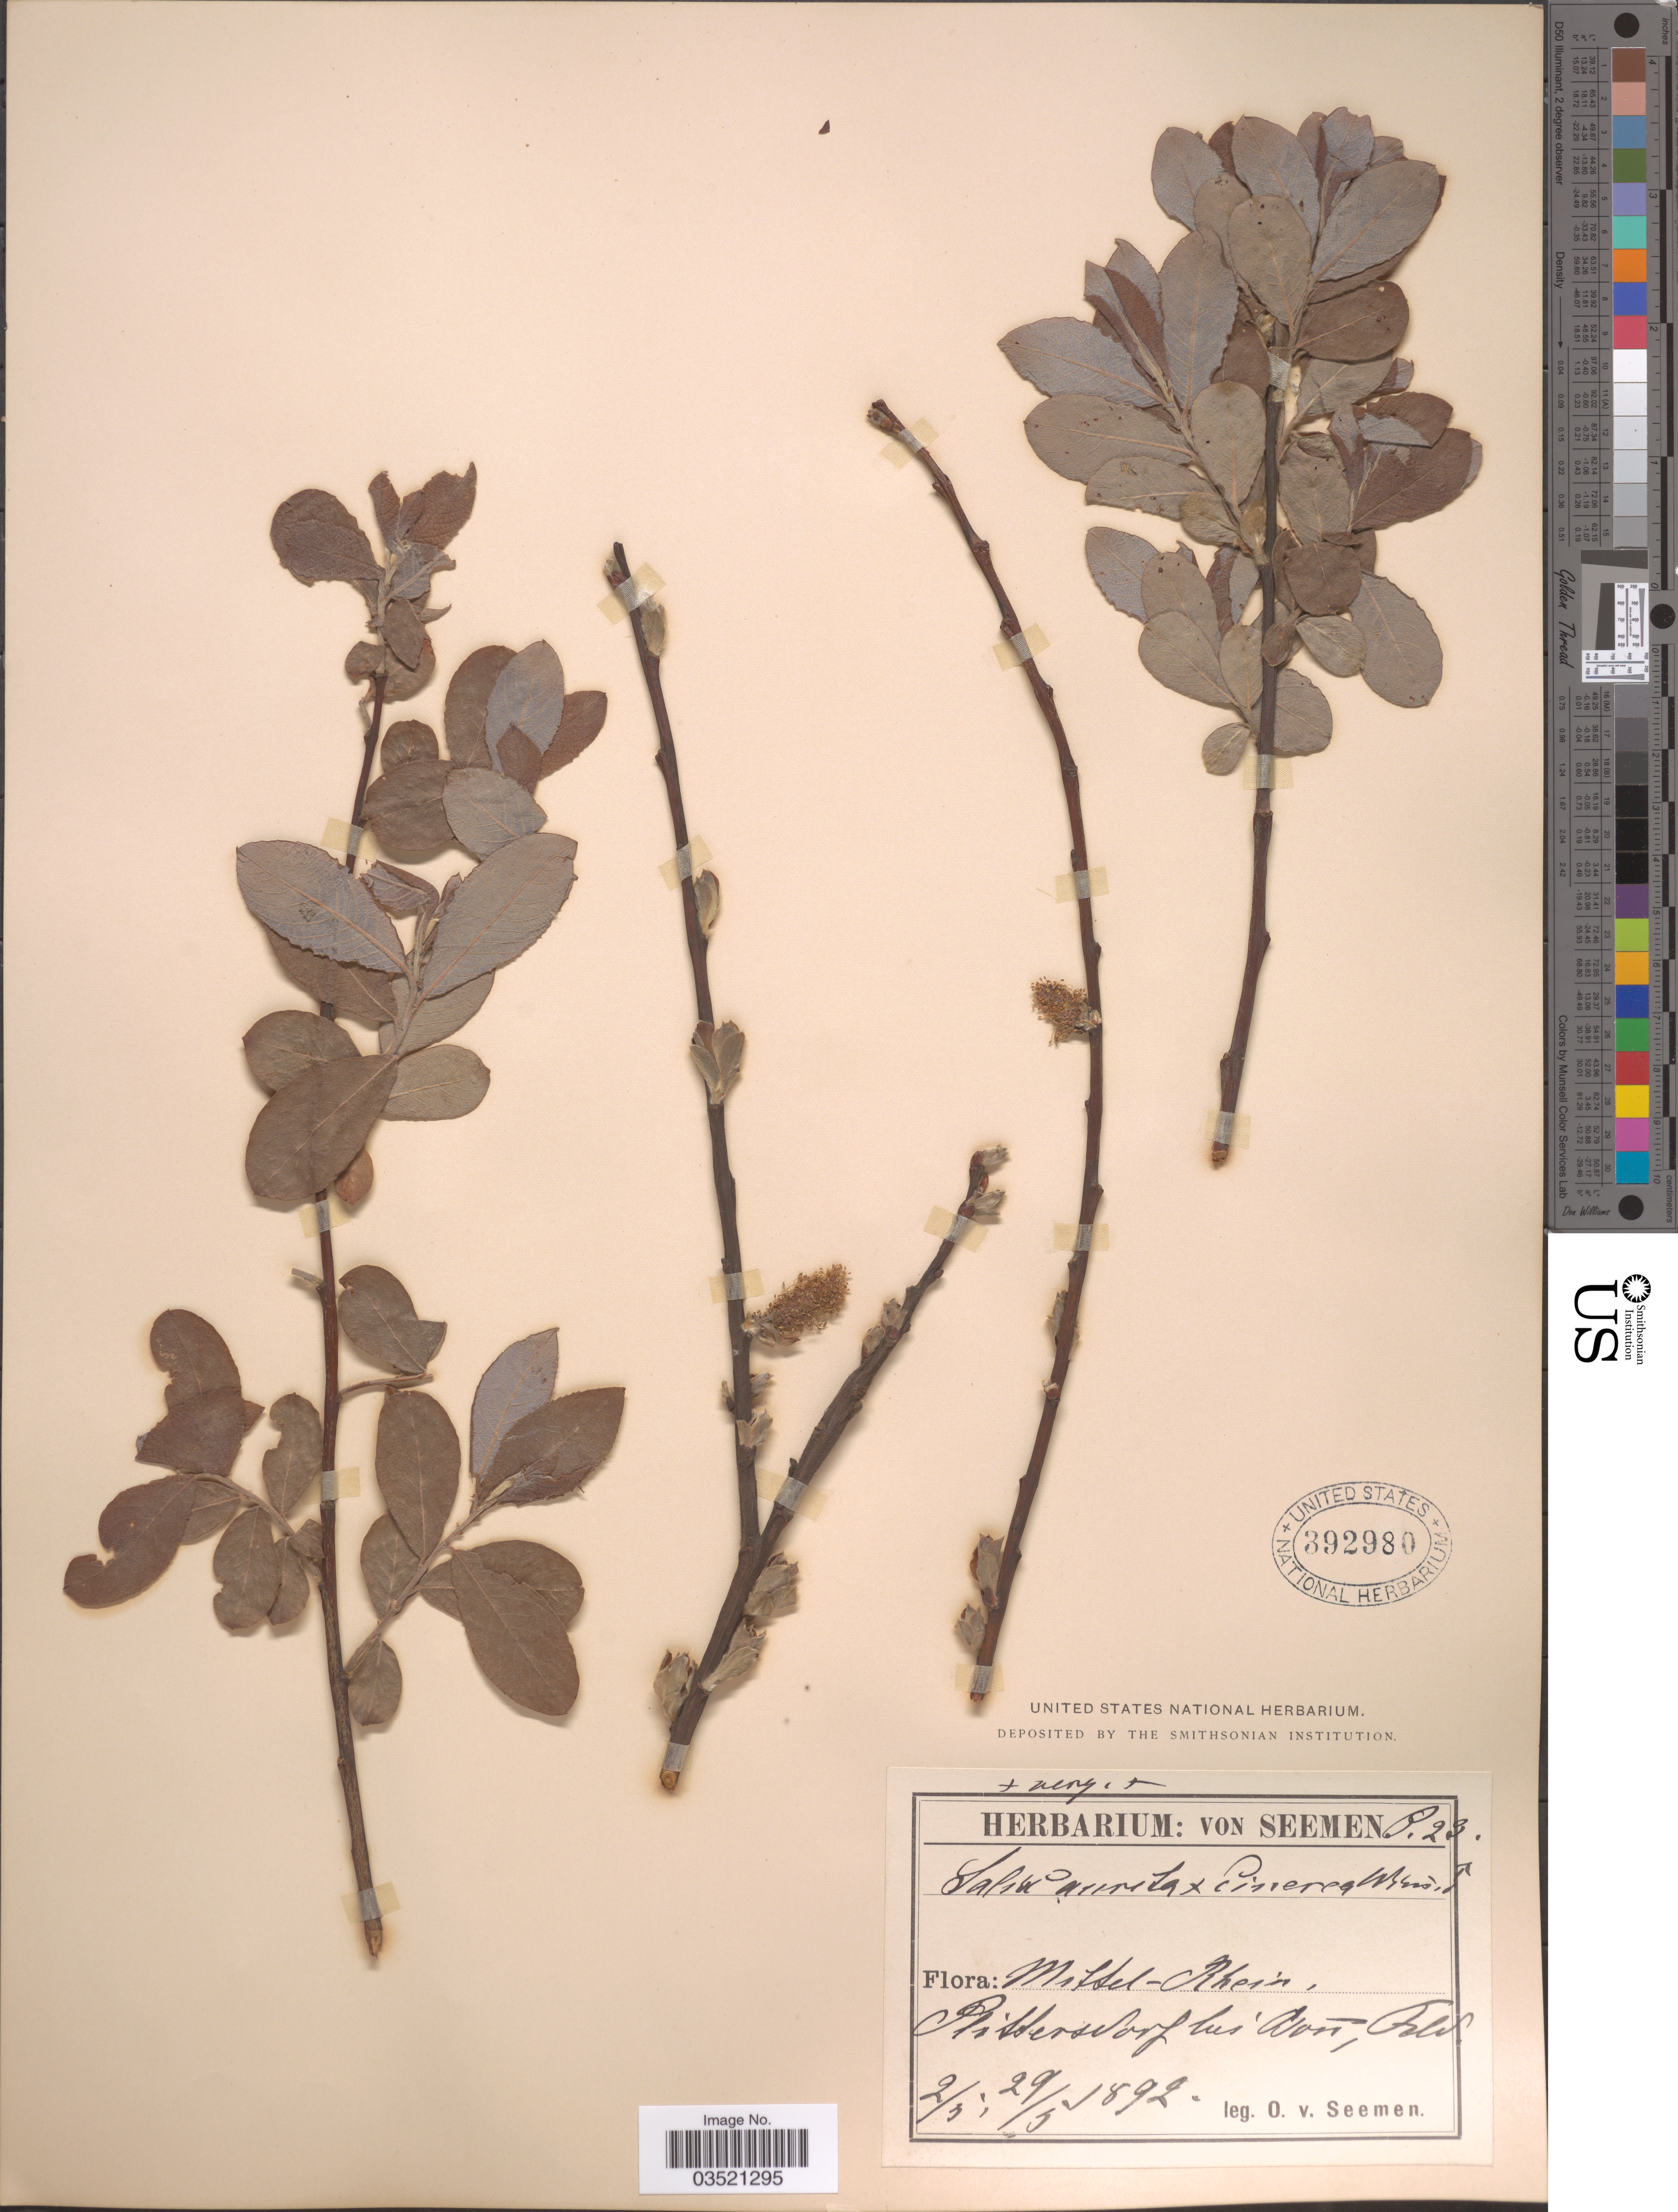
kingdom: Plantae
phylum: Tracheophyta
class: Magnoliopsida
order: Malpighiales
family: Salicaceae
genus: Salix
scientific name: Salix aurita x S. cinerea L.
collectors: K. O. von Seemen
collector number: P 23*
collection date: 1892-05-02/1892-05-29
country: Germany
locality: Mittel-Rhein. Plittersdorf bei Don-Fald. [interpreted]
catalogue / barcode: US 392980